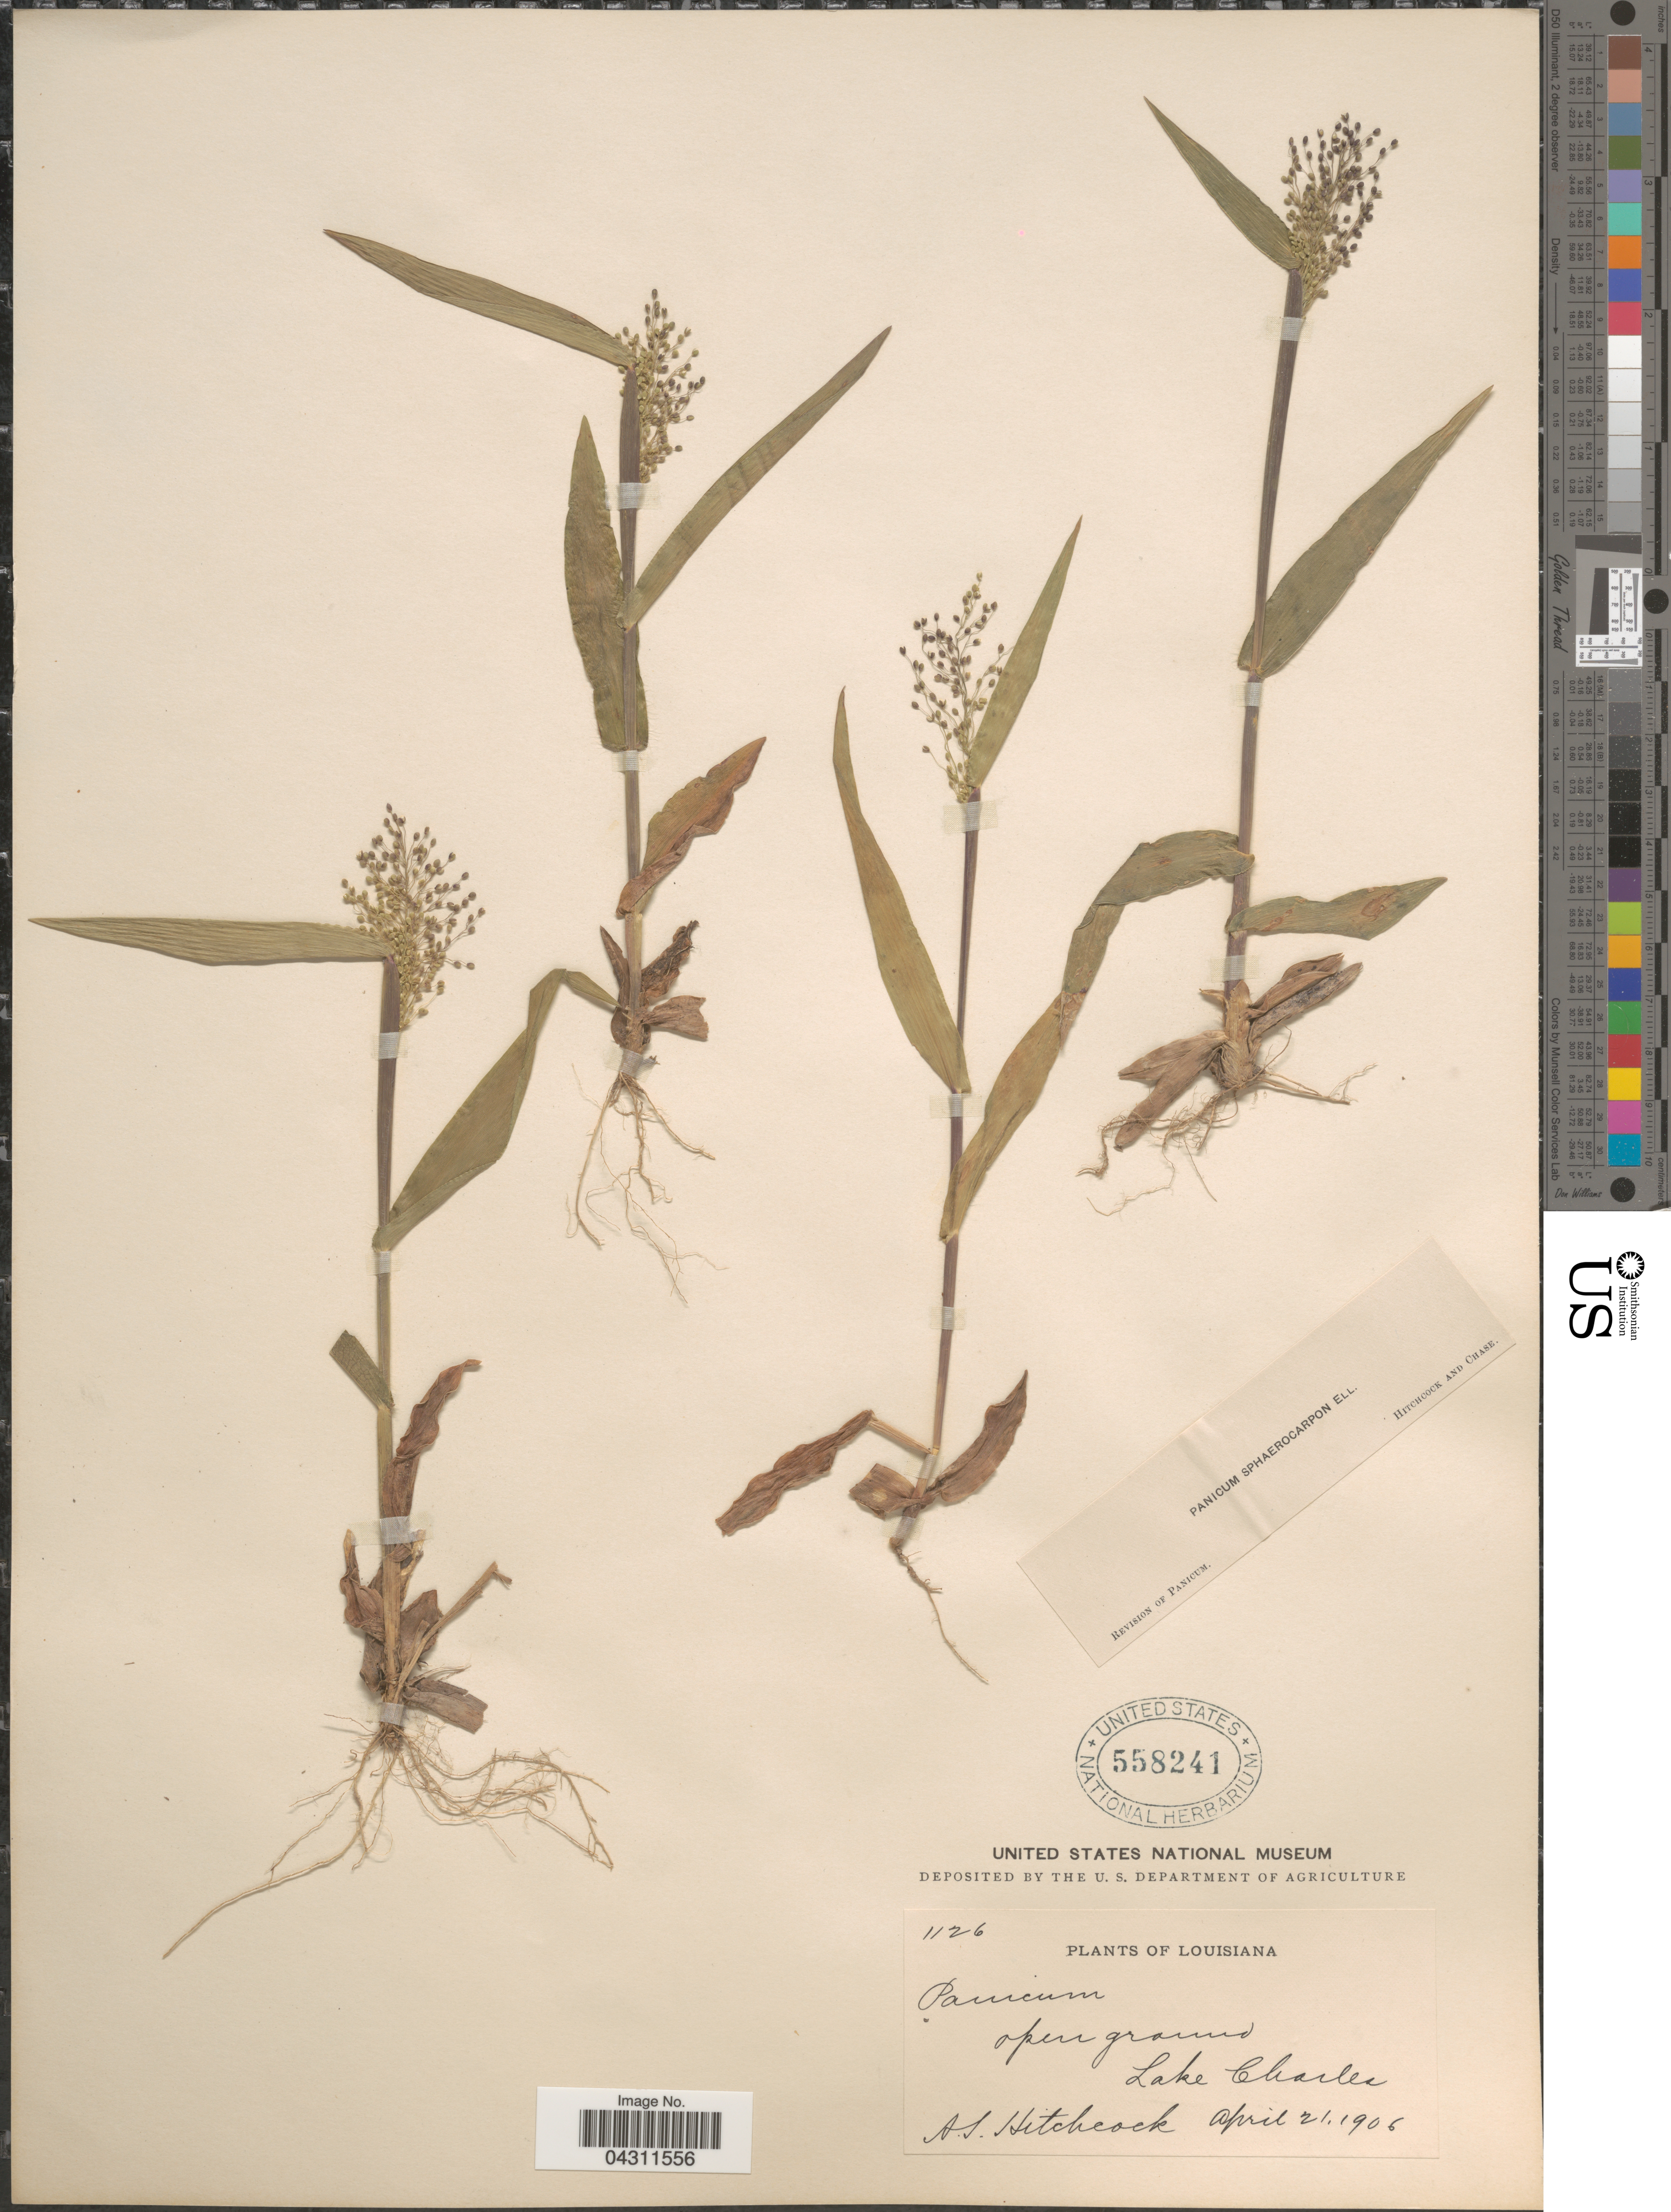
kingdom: Plantae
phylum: Tracheophyta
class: Liliopsida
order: Poales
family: Poaceae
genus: Dichanthelium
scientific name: Dichanthelium sphaerocarpon var. sphaerocarpon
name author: (Elliott) Gould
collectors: A. S. Hitchcock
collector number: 1126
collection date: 1906-04-21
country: United States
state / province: Louisiana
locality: Open ground. Lake Charles.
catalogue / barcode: US 558241